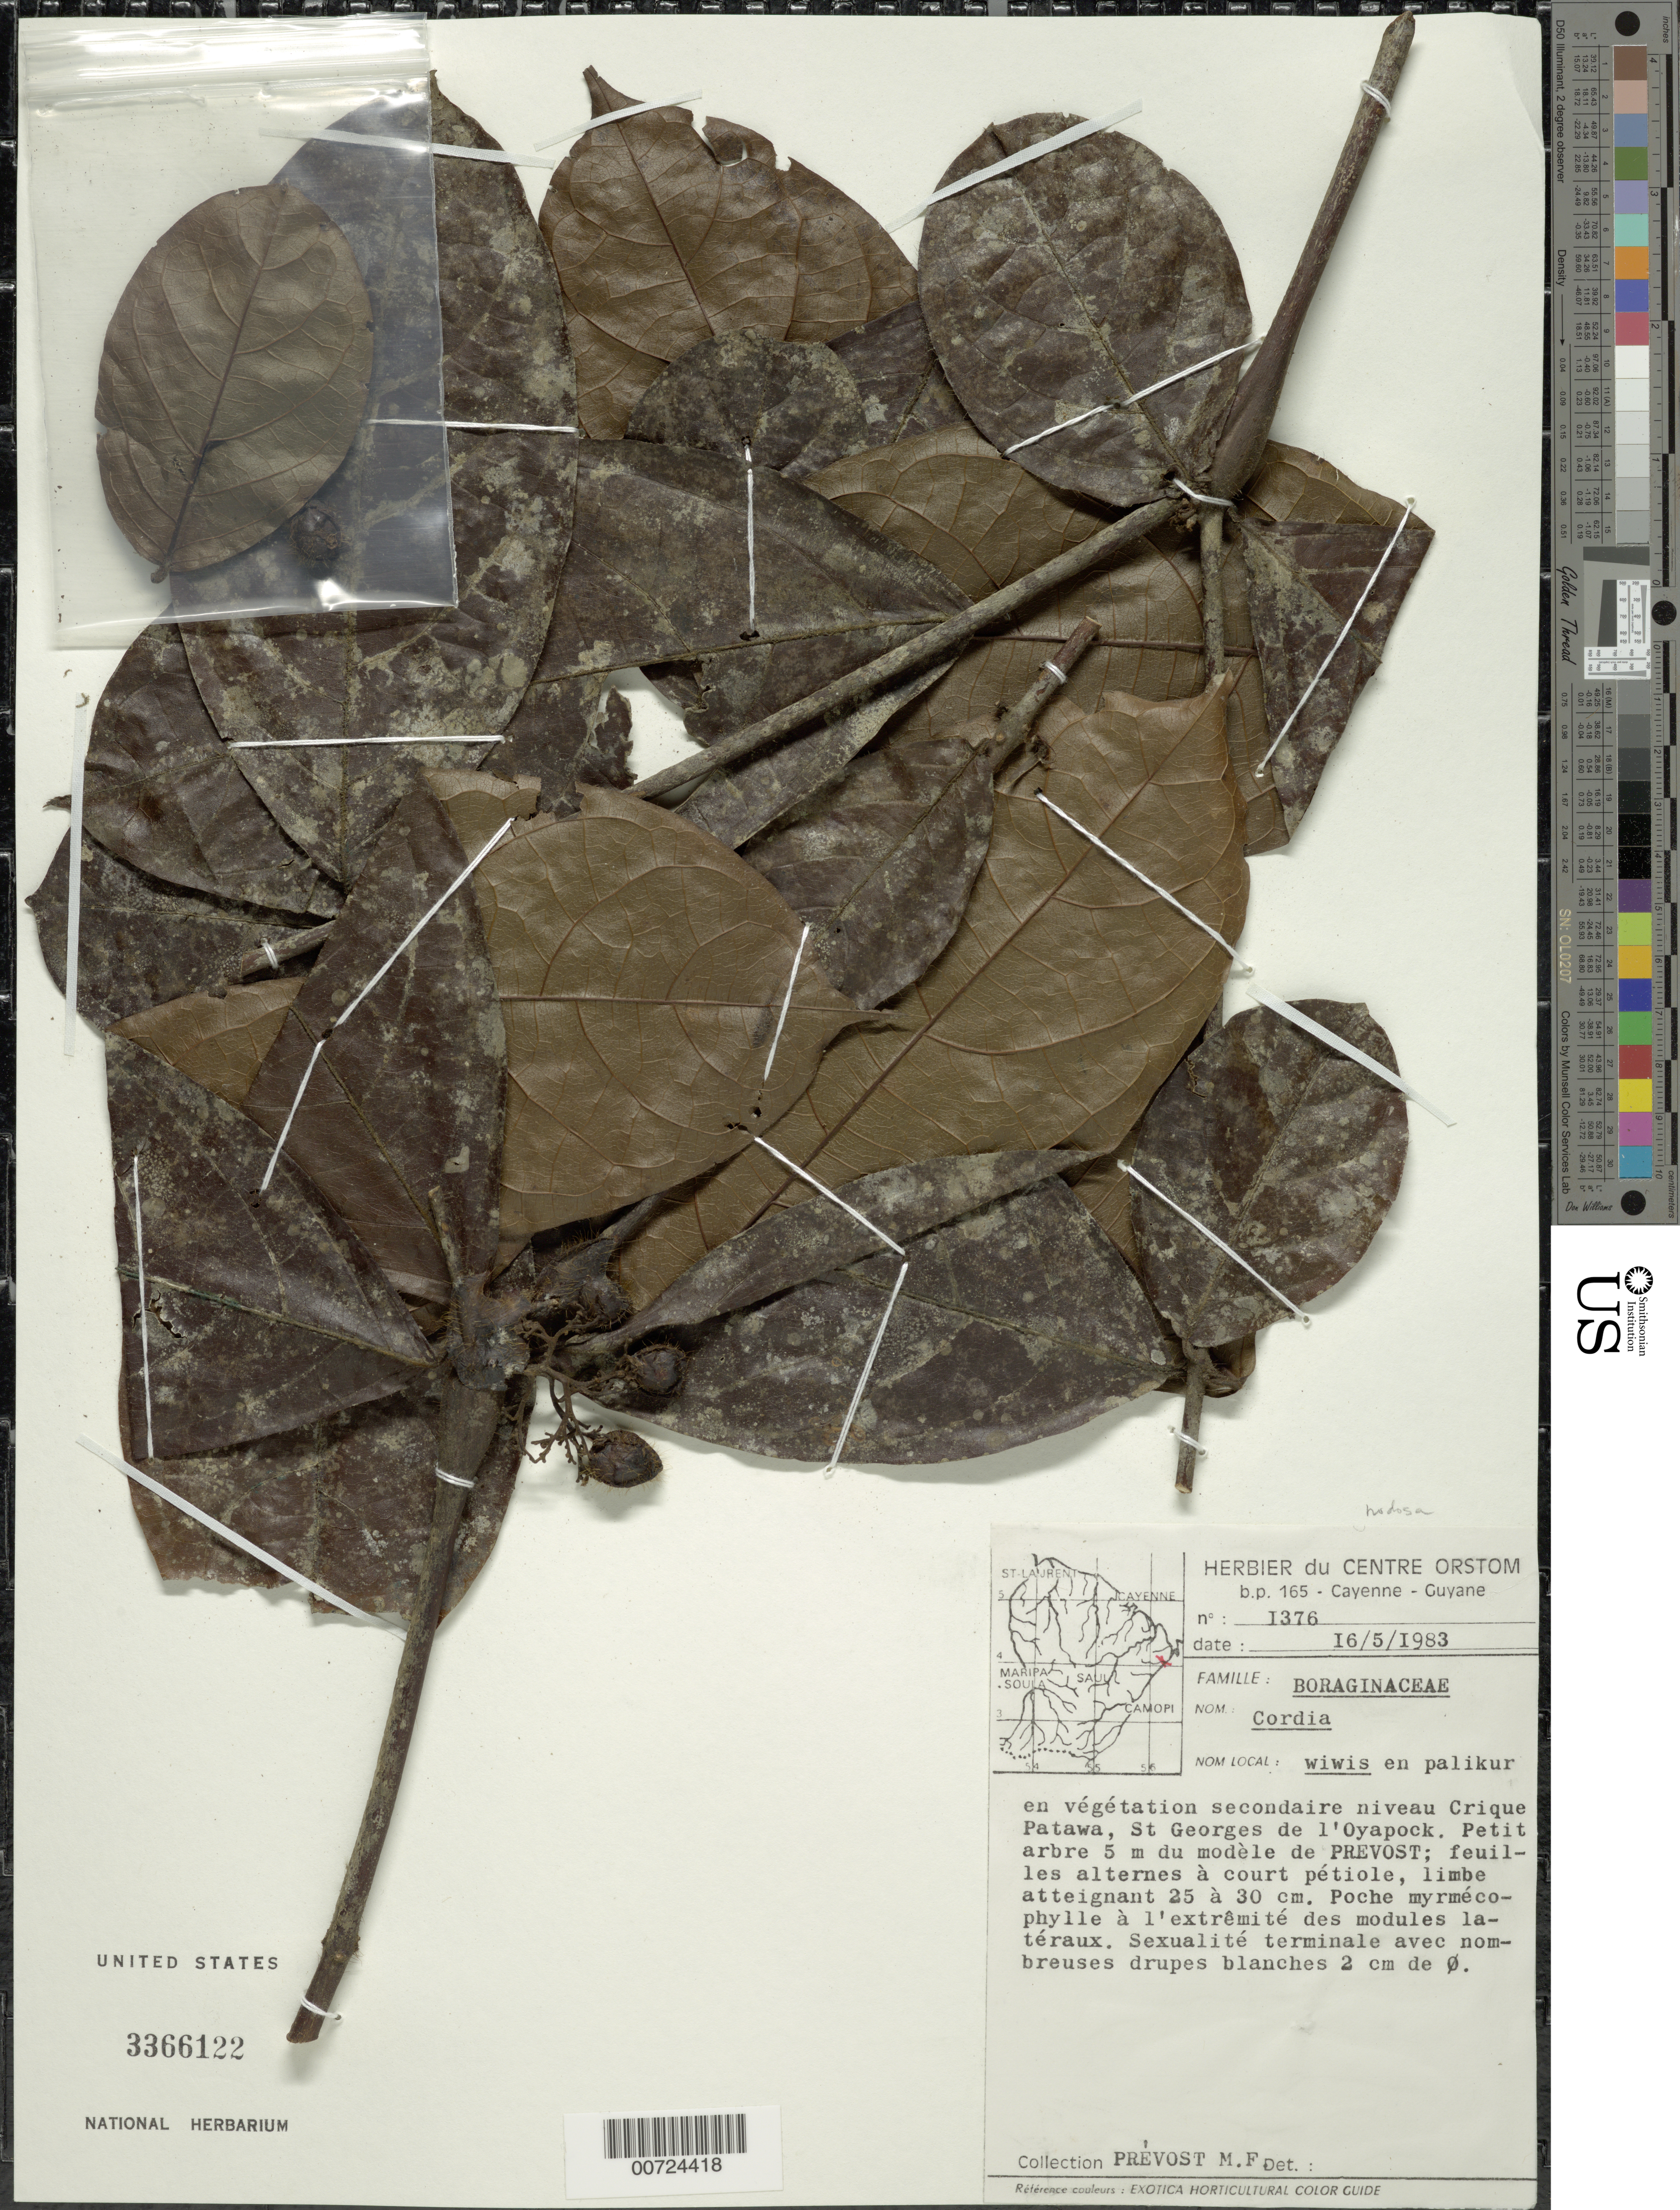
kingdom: Plantae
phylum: Tracheophyta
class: Magnoliopsida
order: Boraginales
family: Cordiaceae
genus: Cordia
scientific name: Cordia nodosa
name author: Lam.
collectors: M.-F. Prévost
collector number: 1376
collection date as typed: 16-May-83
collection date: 1983-05-16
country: French Guiana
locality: St. Georges de l'Oyapock; Crique Patawa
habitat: Secondary vegetation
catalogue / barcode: US 3366122